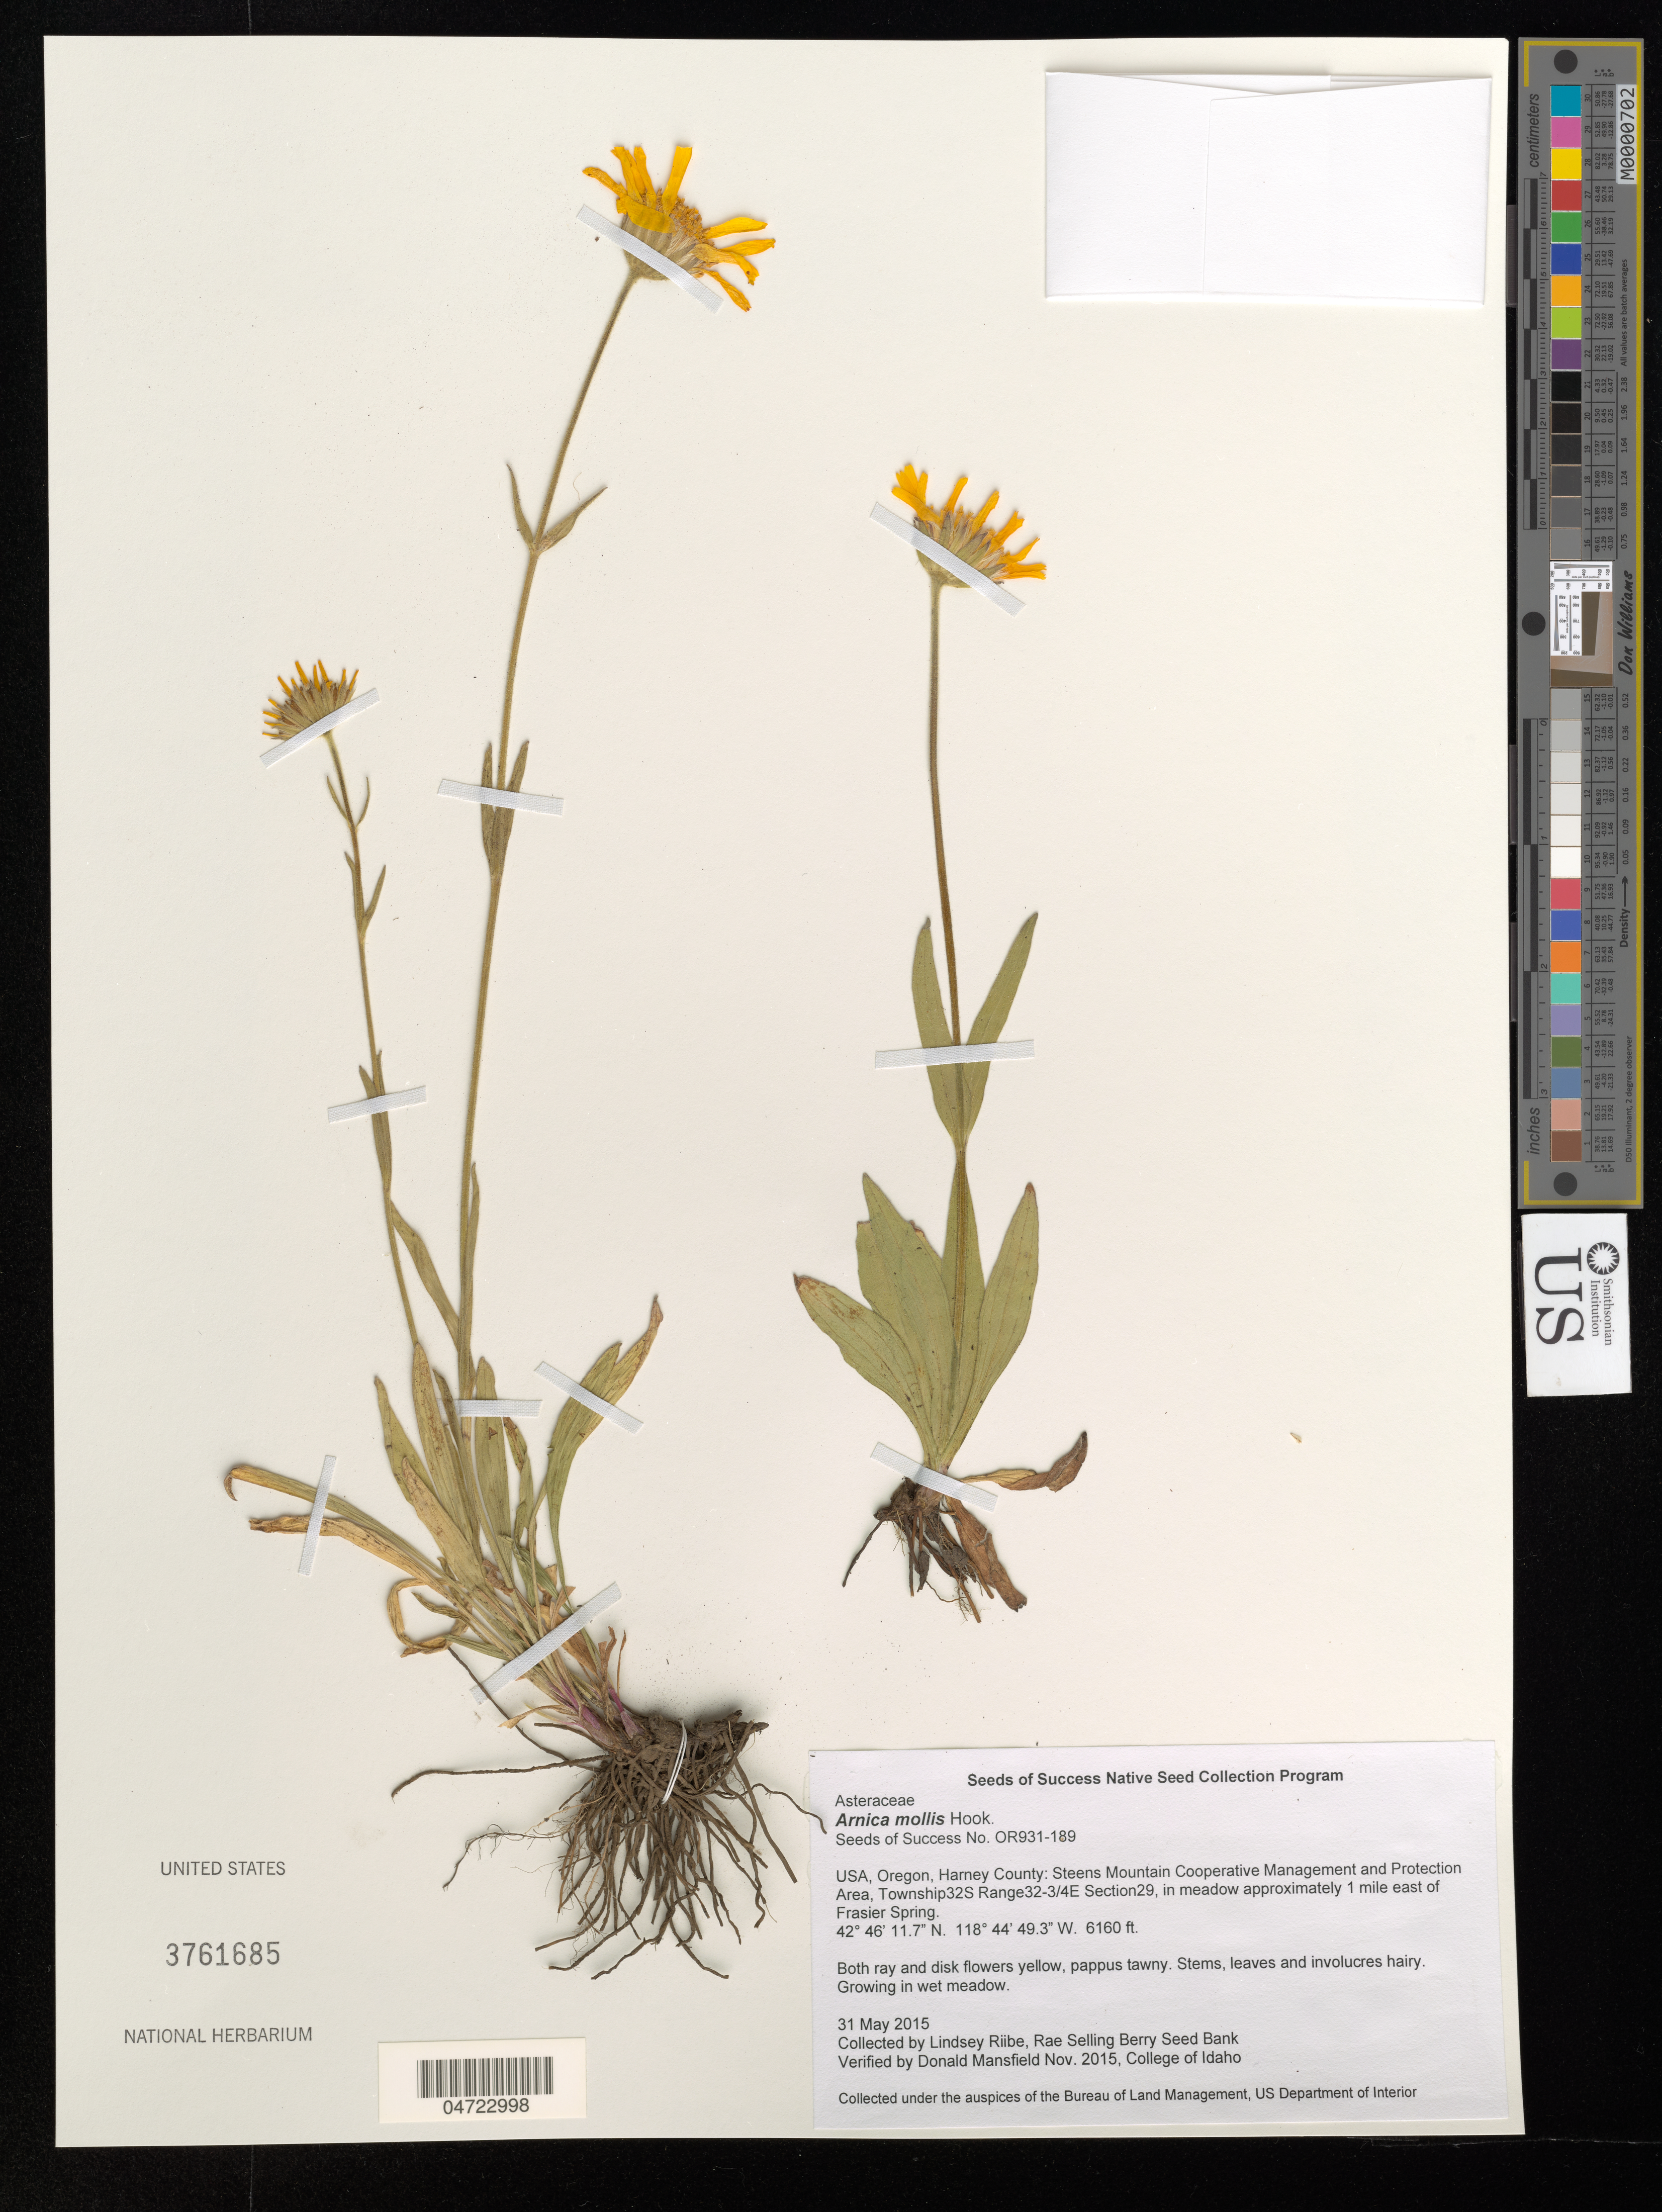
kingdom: Plantae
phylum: Tracheophyta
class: Magnoliopsida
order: Asterales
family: Asteraceae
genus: Arnica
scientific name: Arnica mollis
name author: Hook.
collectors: L. Riibe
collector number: OR931-189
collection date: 2015-05-31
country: United States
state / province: Oregon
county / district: Harney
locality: Harney County: Steens Mountain Cooperative Management and Protection Area, Township32S Range 32-3/4E Section 29, in meadow approximately 1 mile east of Frasier Spring.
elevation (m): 1878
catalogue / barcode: US 3761685